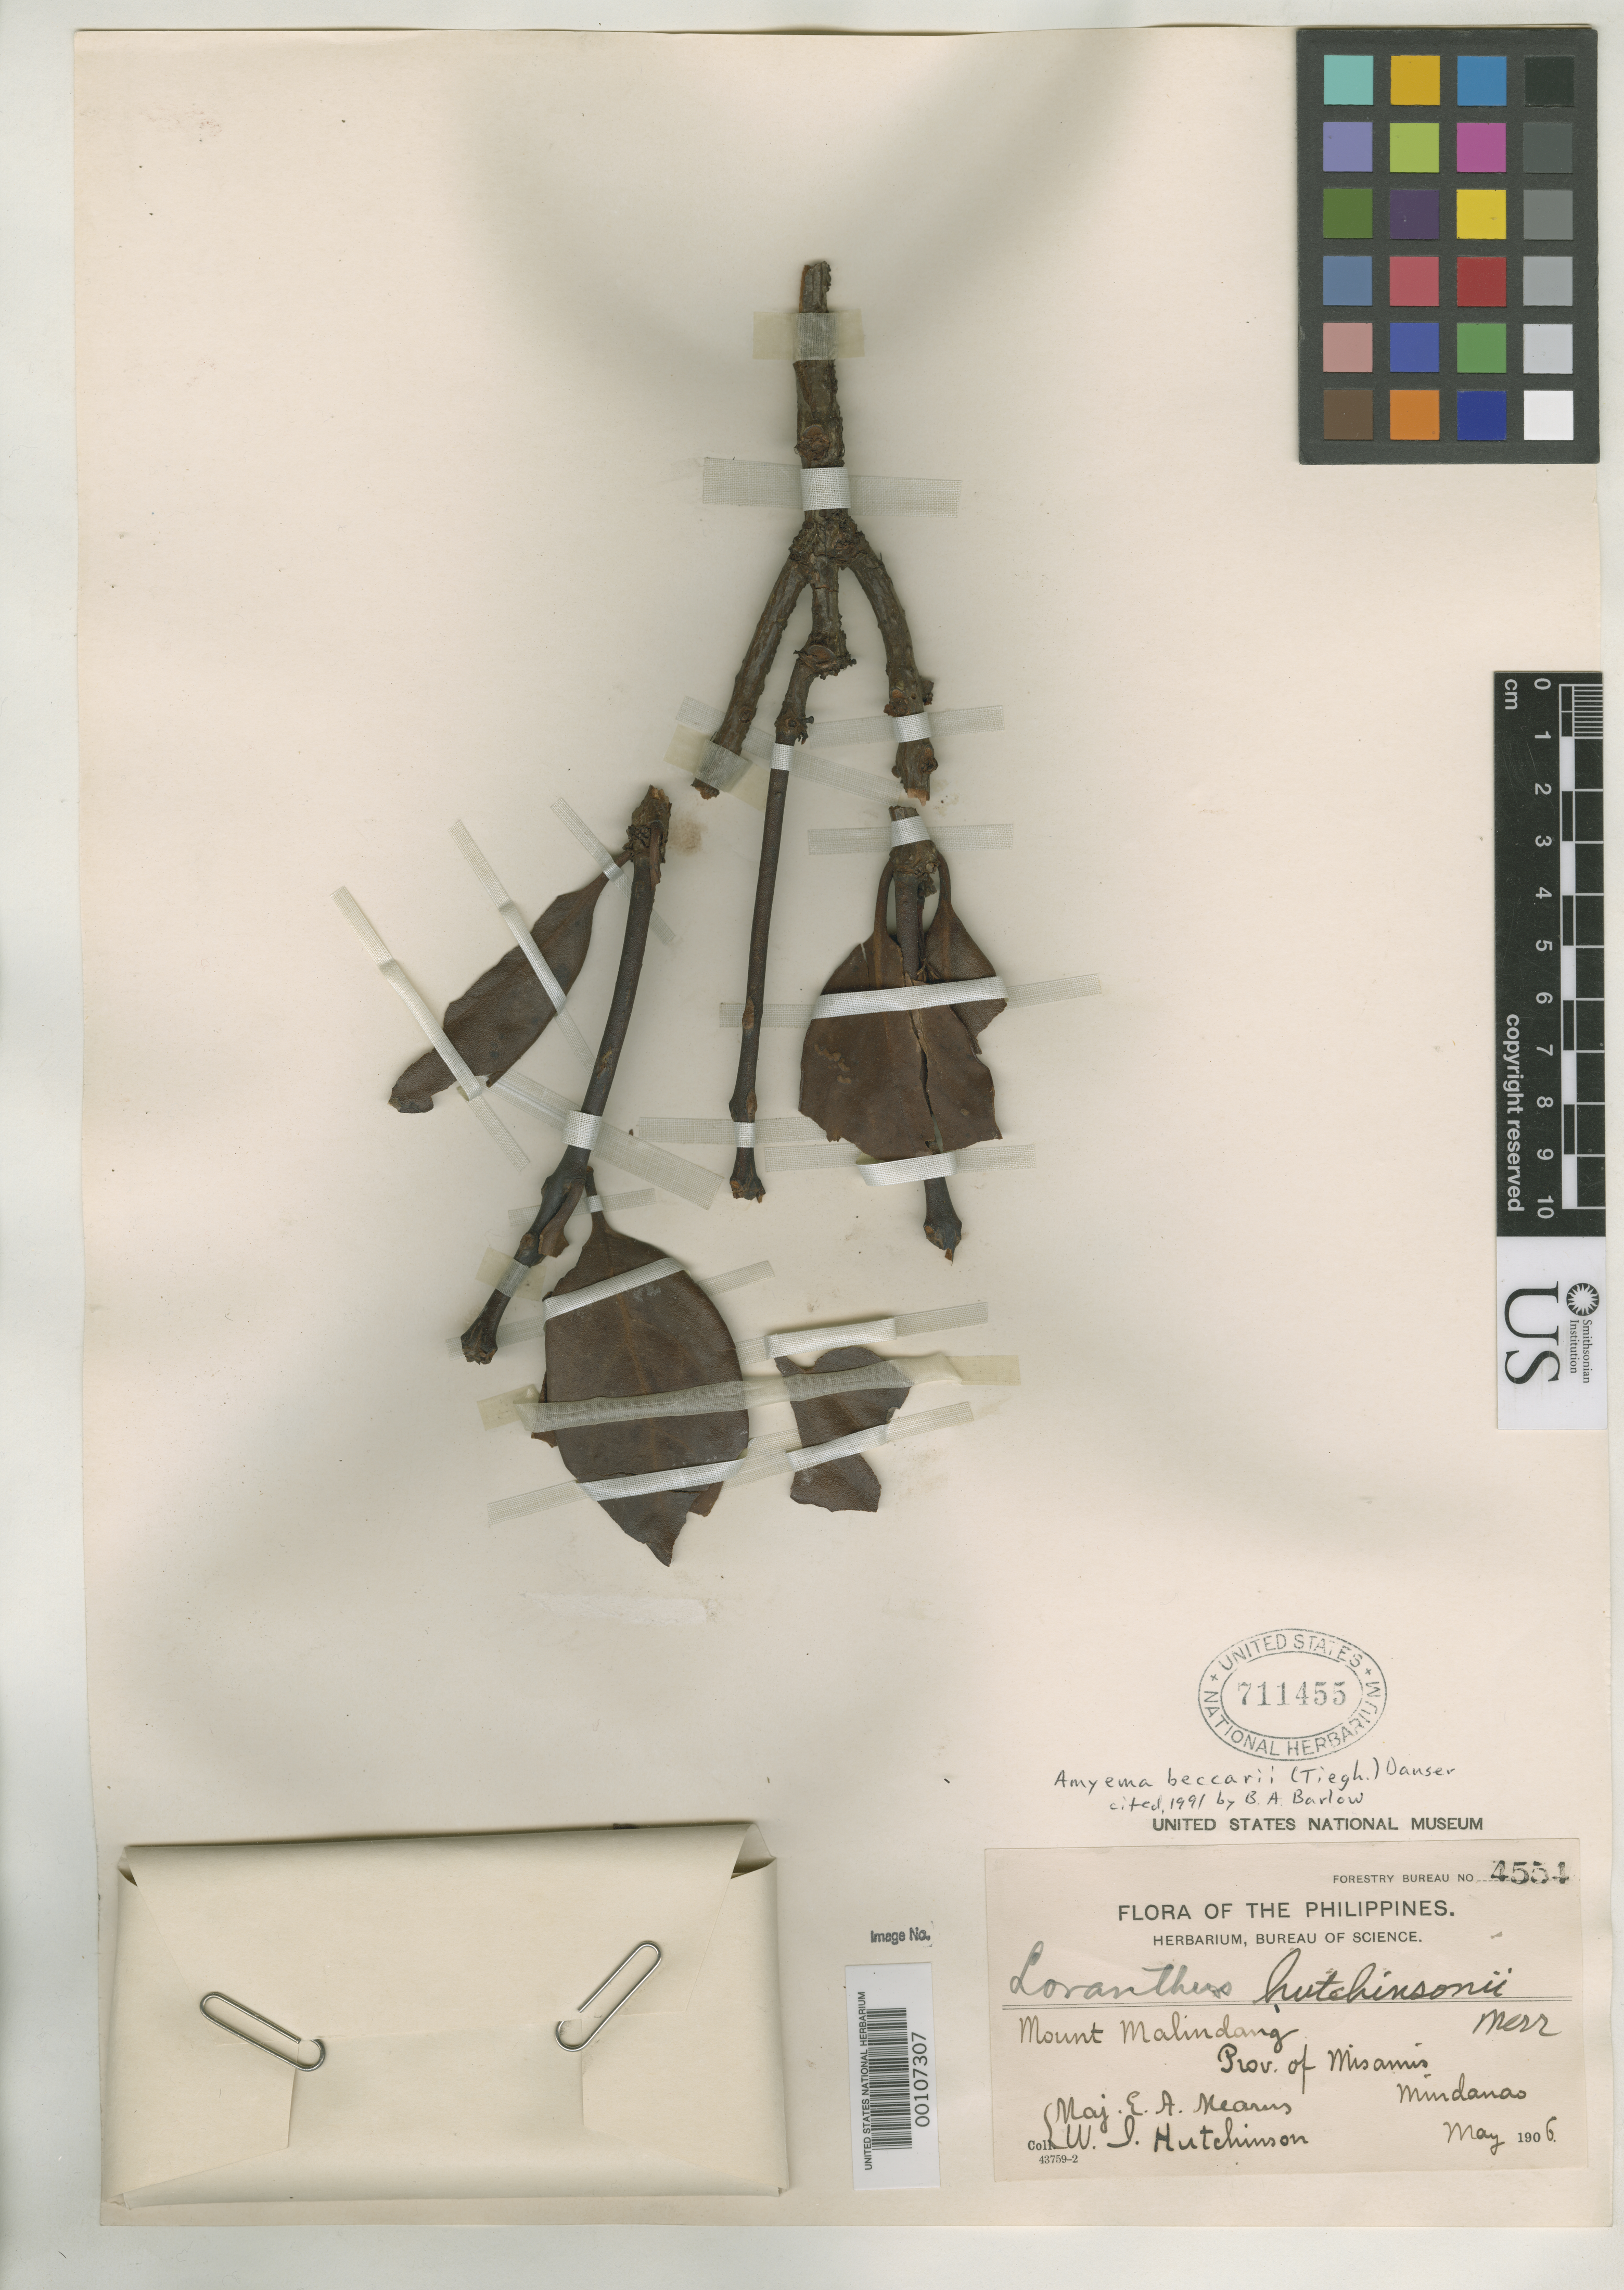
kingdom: Plantae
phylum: Tracheophyta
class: Magnoliopsida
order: Santalales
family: Loranthaceae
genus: Loranthus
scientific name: Loranthus hutchinsonii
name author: Merr.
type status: Isotype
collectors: E. A. Mearns & W. I. Hutchinson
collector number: Bur. Sci. 4554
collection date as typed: May 1906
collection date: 1906-05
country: Philippines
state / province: Northern Mindanao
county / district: Misamis Occidental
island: Mindanao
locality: Mt. Malindang.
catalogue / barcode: US 711455